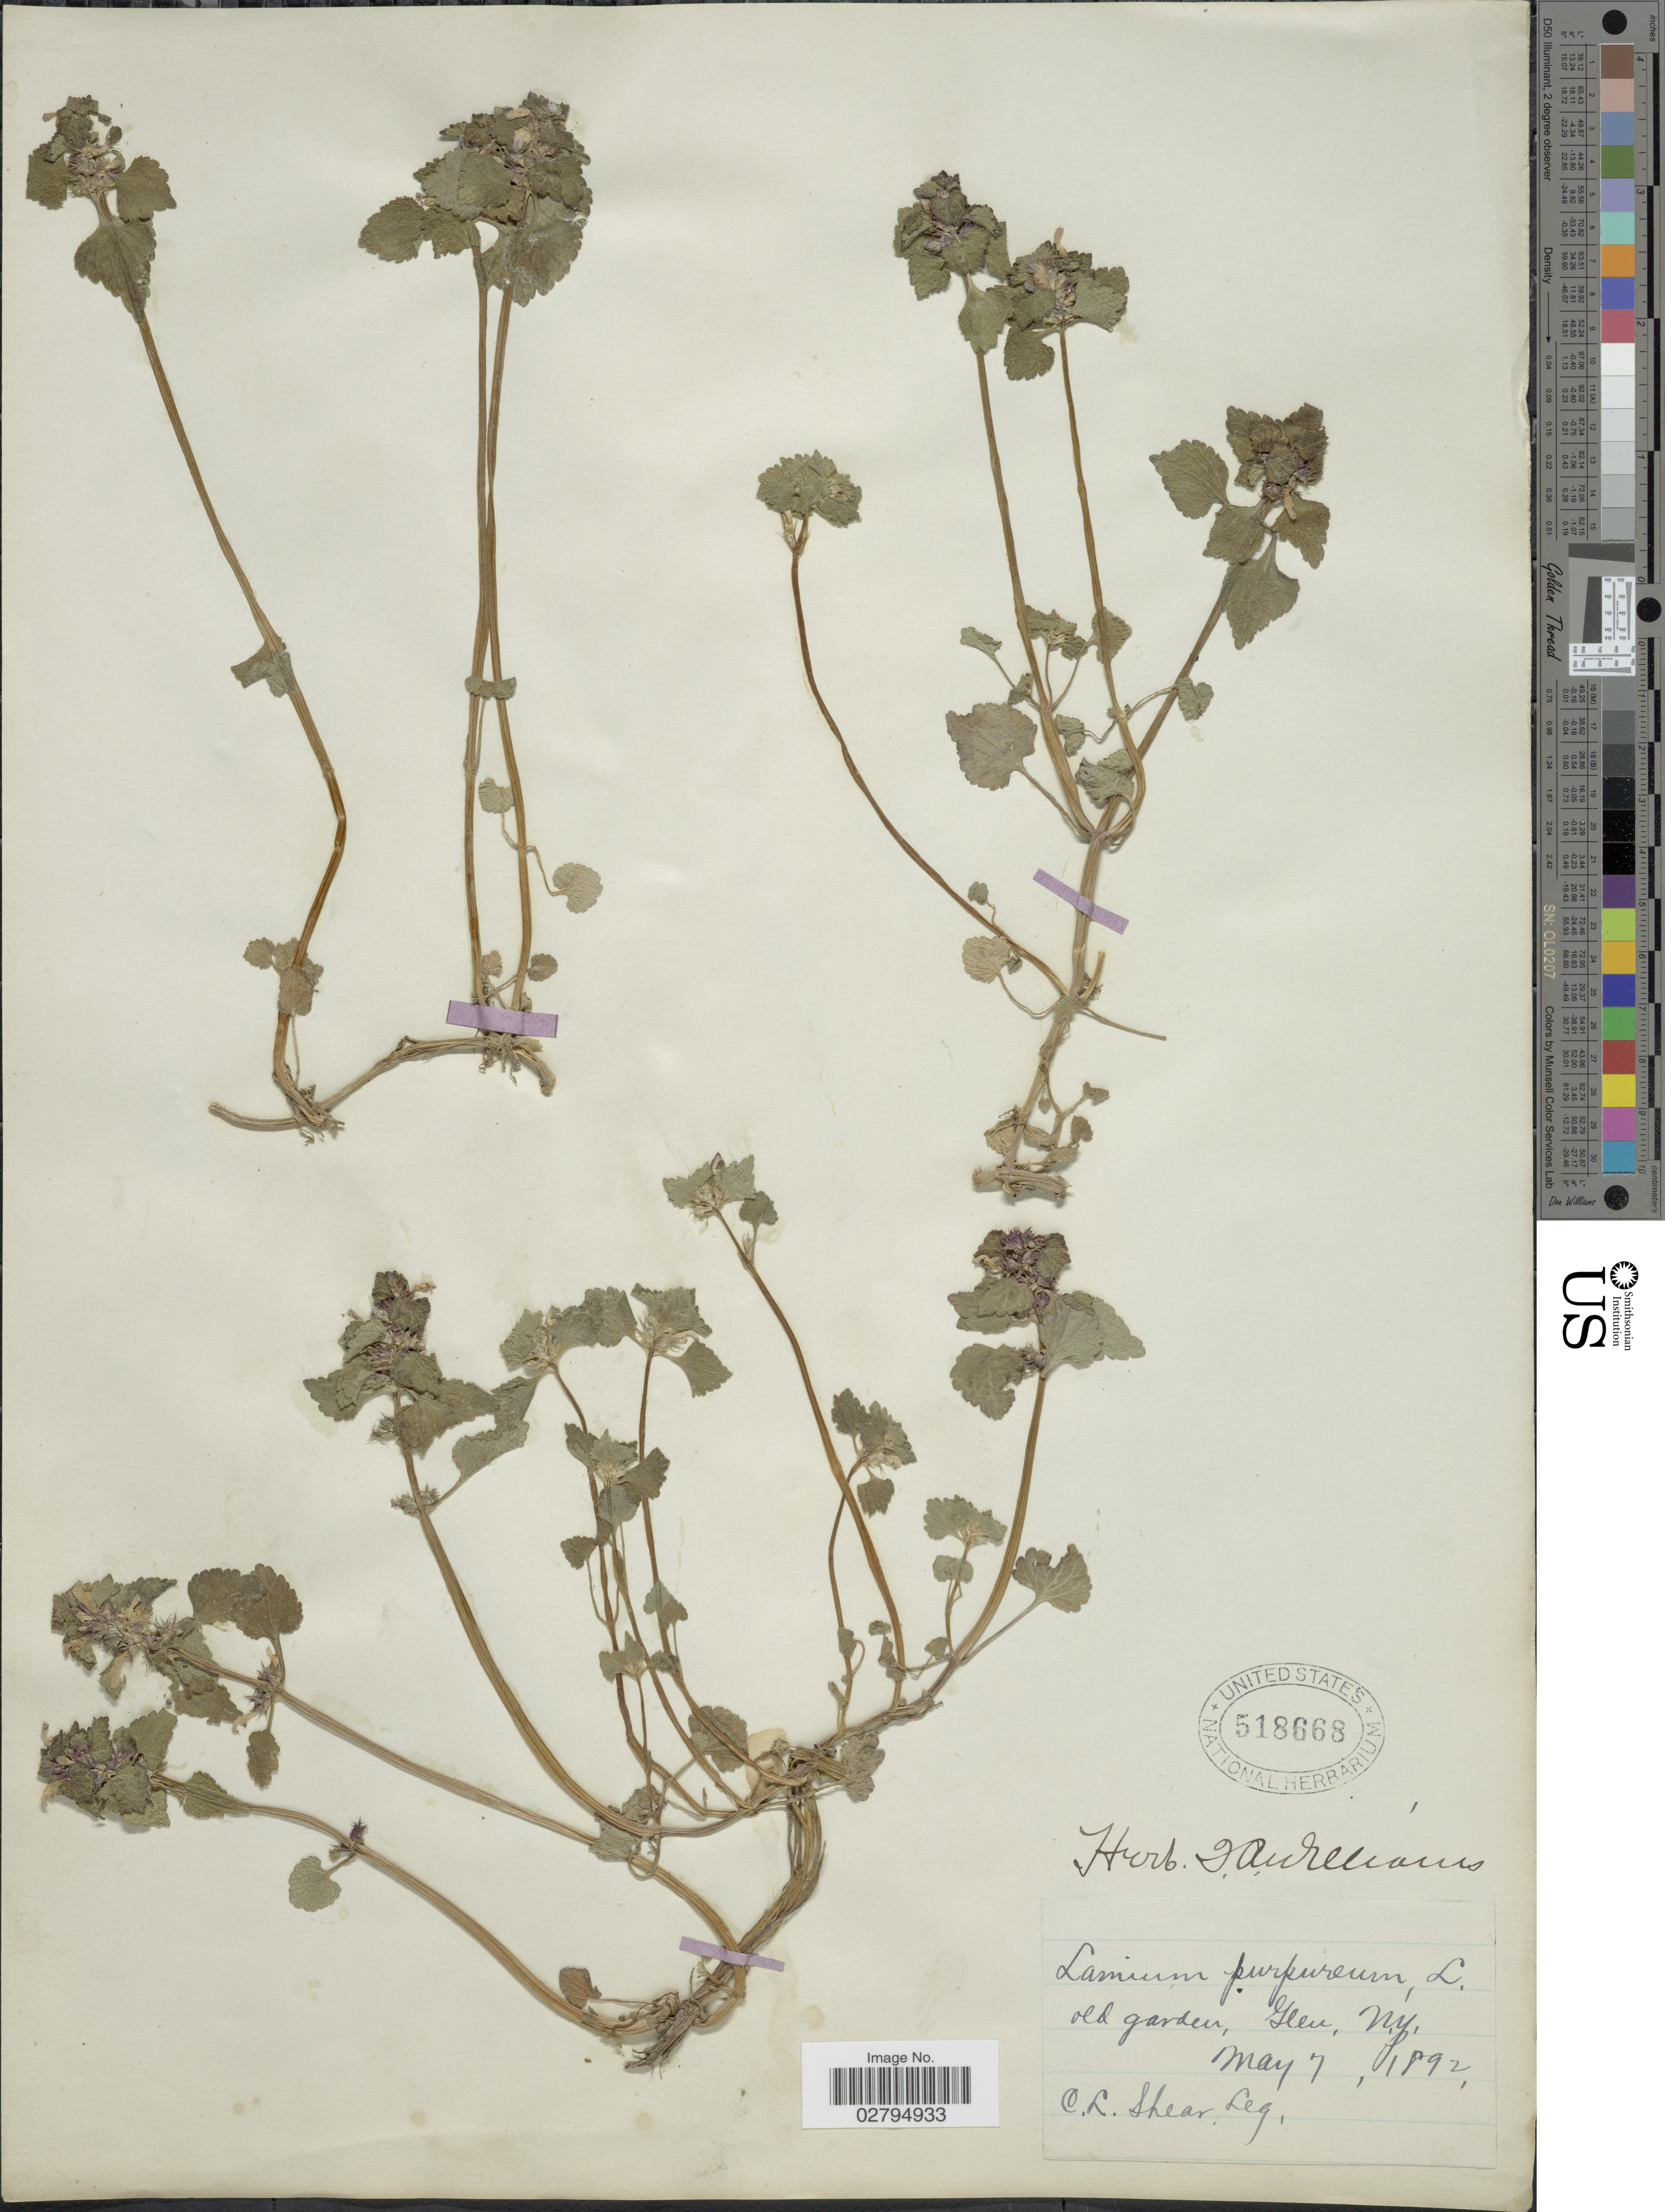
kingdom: Plantae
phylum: Tracheophyta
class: Magnoliopsida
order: Lamiales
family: Lamiaceae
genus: Lamium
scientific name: Lamium purpureum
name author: L.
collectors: C. L. Shear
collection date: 1892-05-07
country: United States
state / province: New York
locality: Old garden, Glen.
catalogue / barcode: US 518668